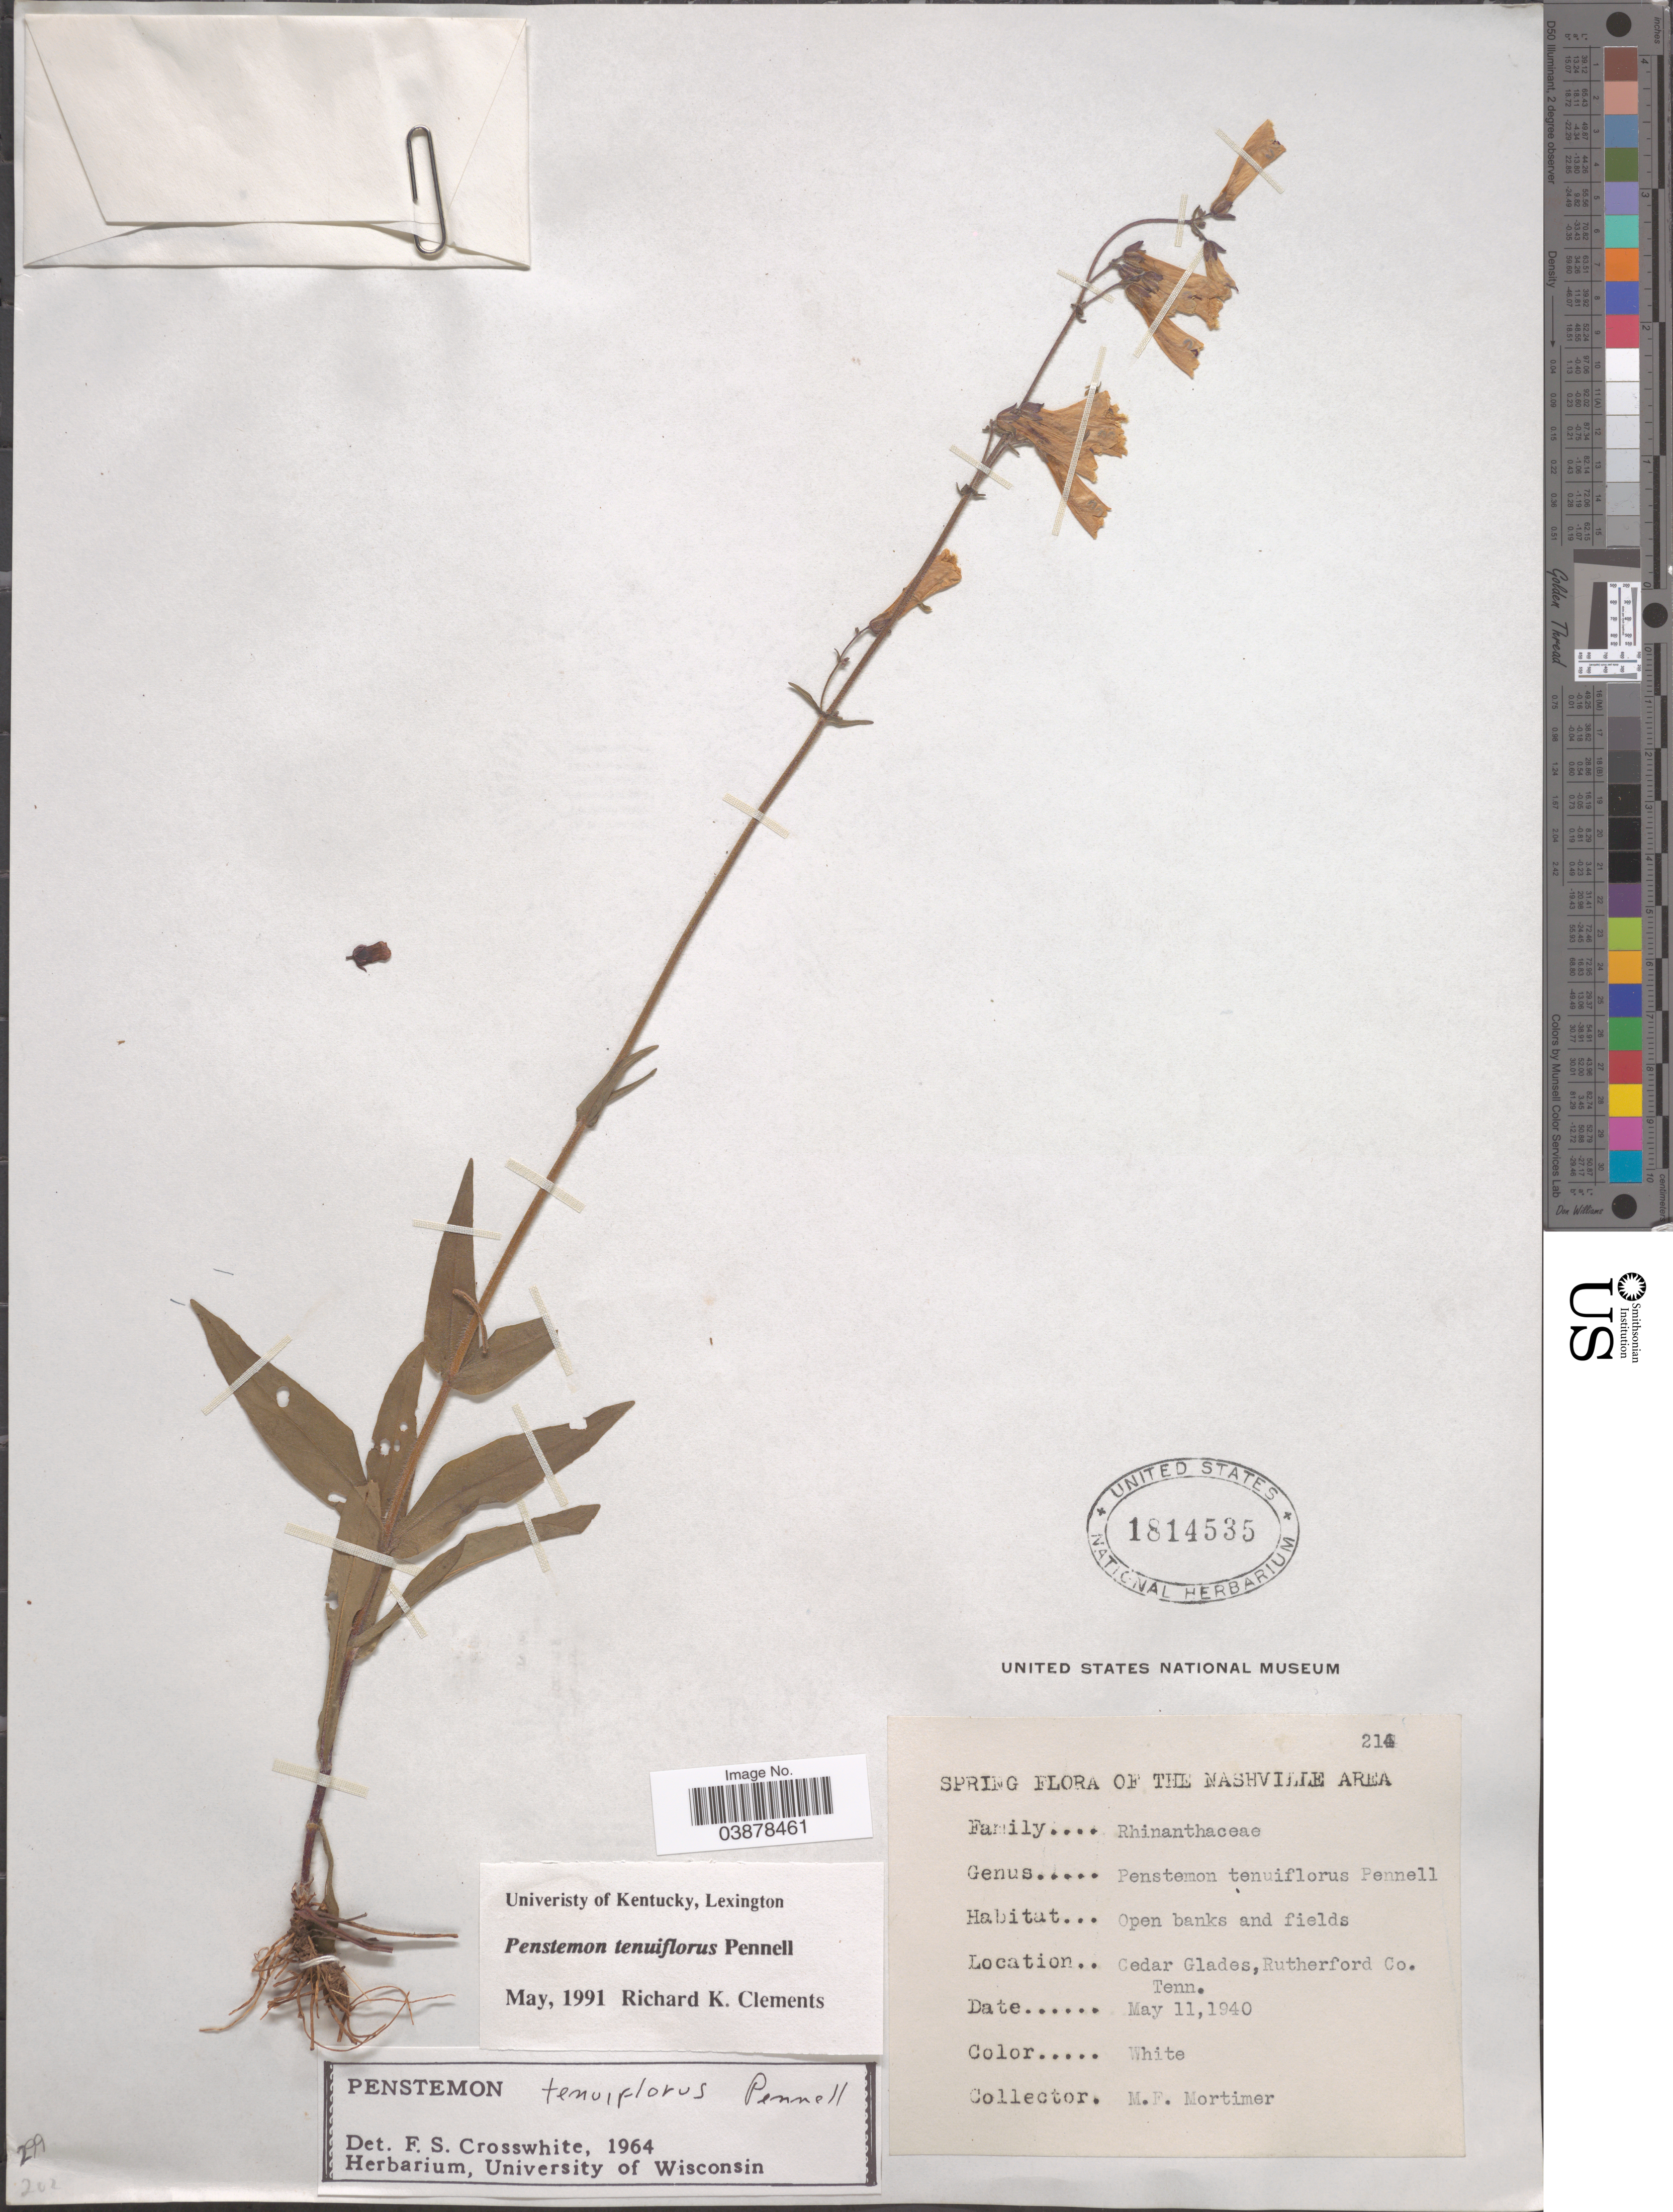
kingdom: Plantae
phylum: Tracheophyta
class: Magnoliopsida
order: Lamiales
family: Plantaginaceae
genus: Penstemon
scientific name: Penstemon tenuiflorus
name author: Pennell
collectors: M. Mortimer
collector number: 214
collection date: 1940-05-11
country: United States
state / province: Tennessee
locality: The Nashville Area. Cedar Glades, Rutherford Co.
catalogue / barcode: US 1814535